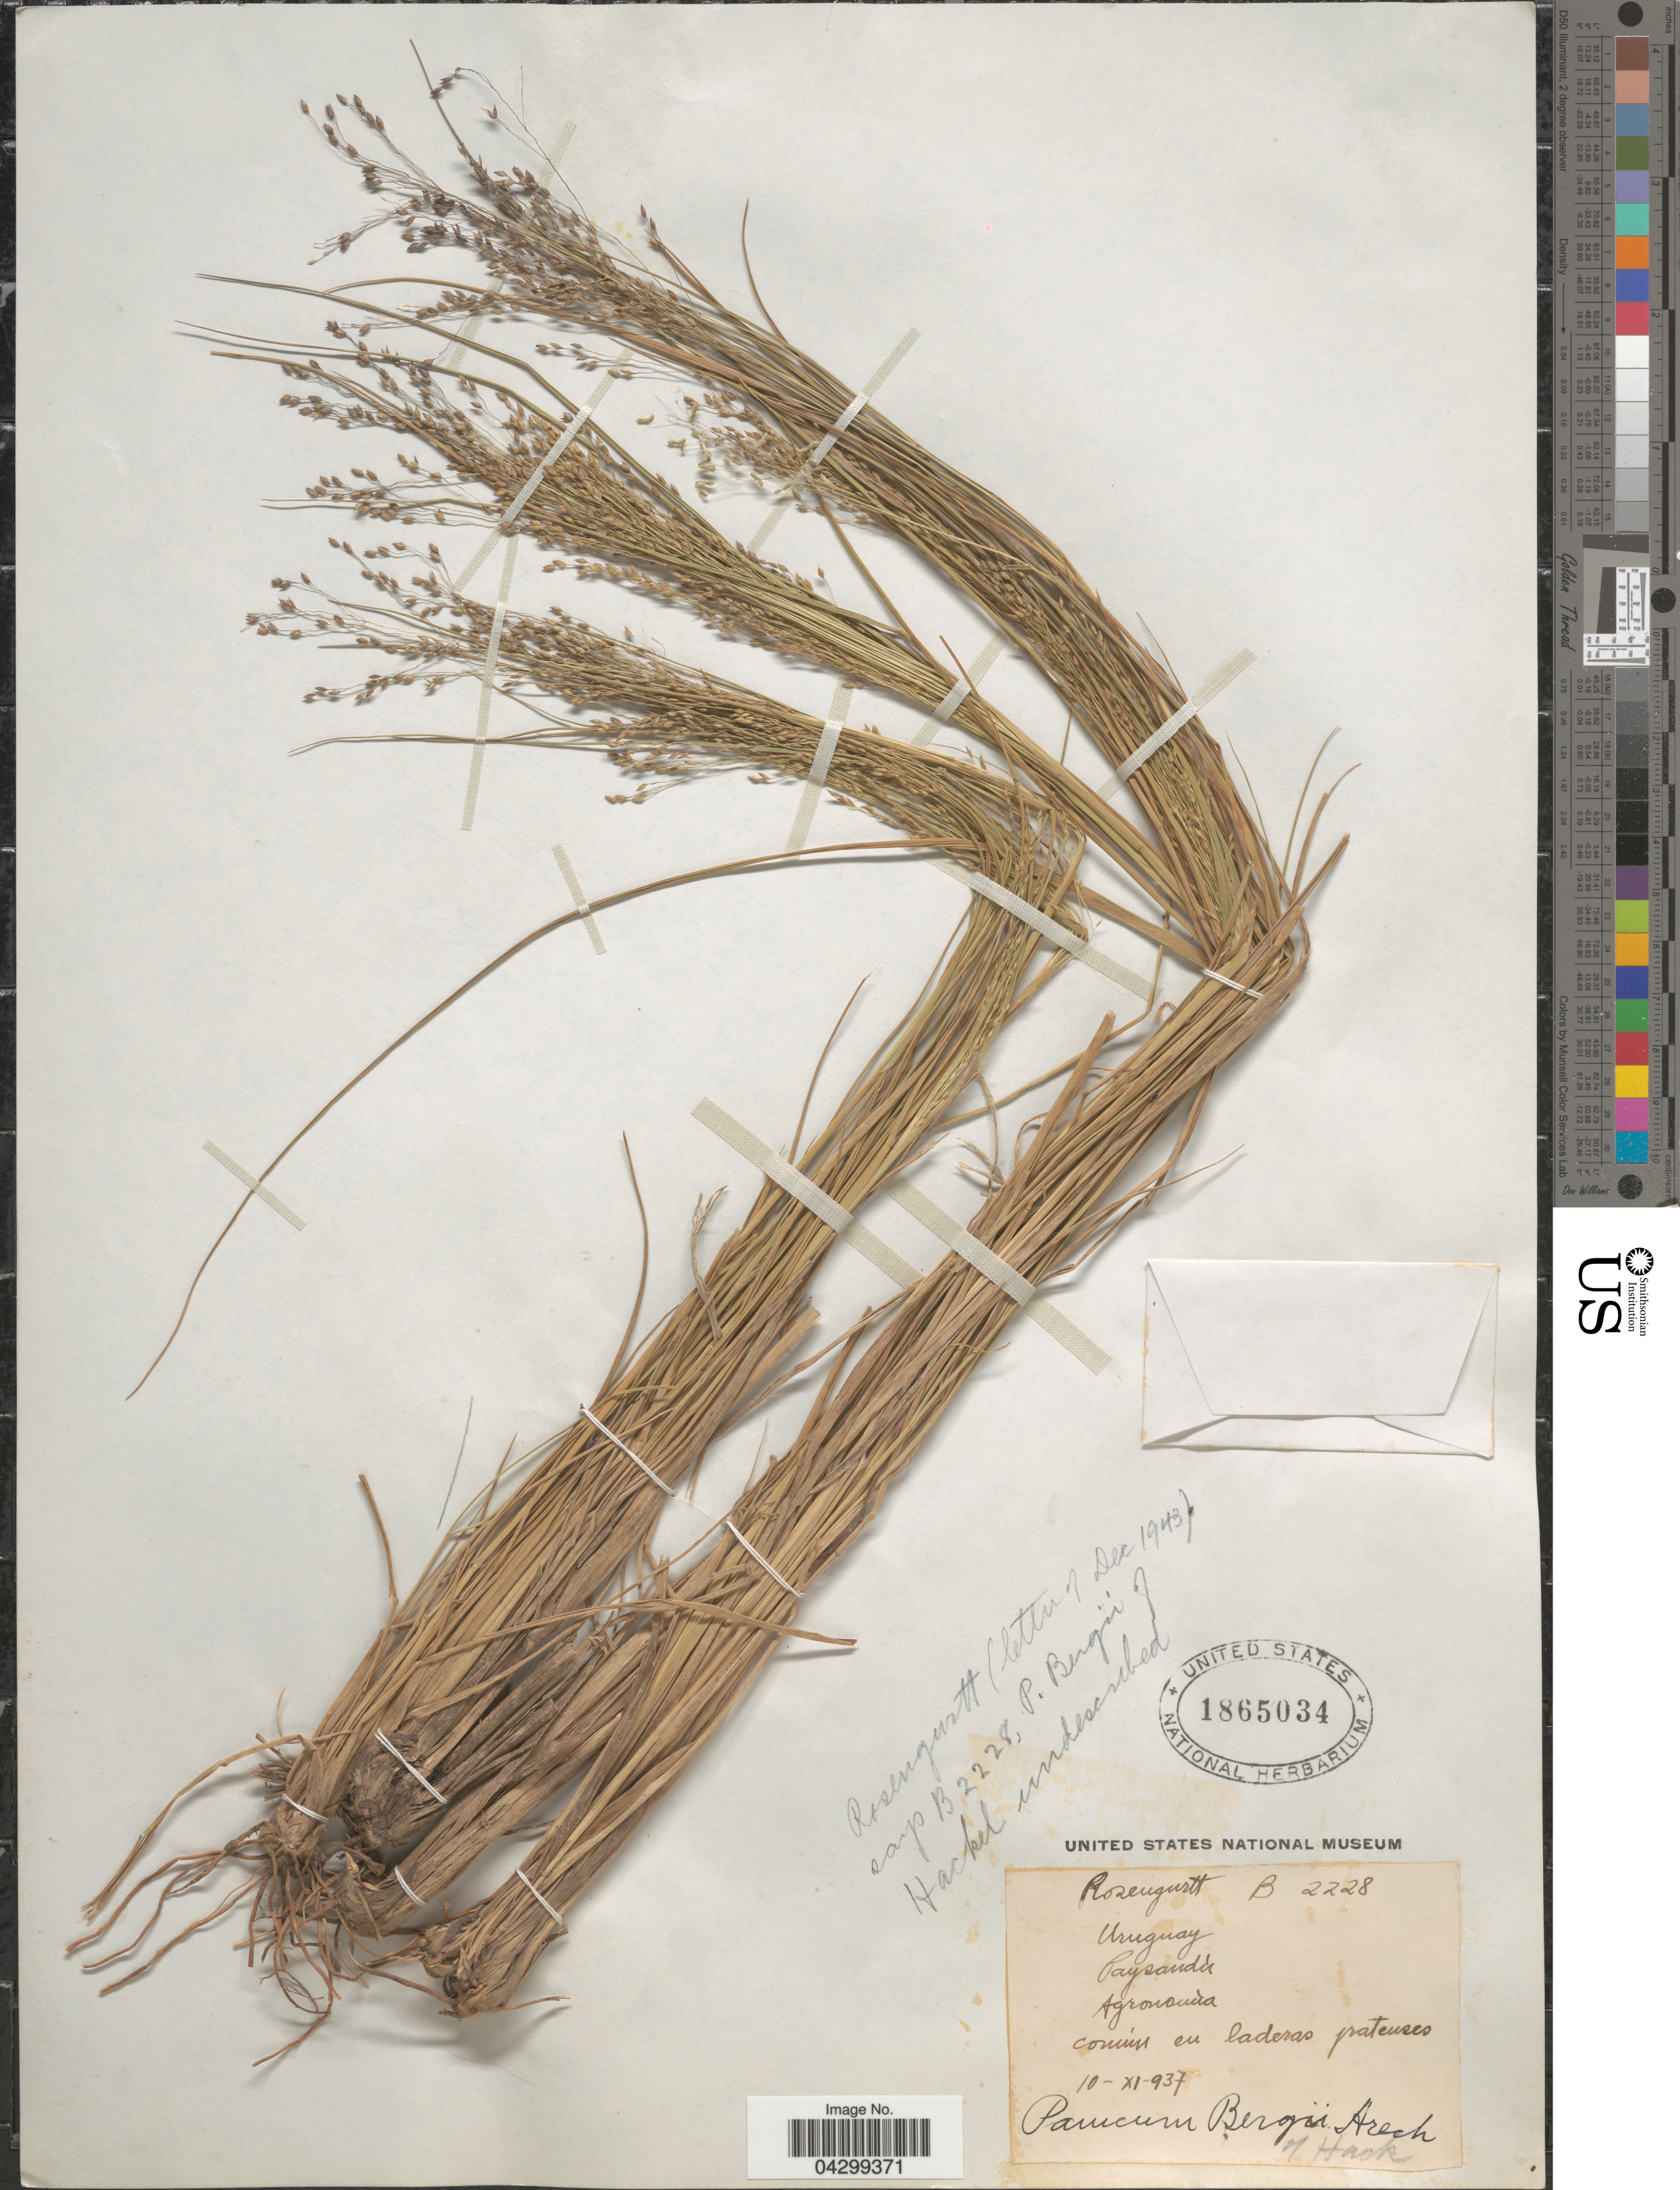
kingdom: Plantae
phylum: Tracheophyta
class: Liliopsida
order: Poales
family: Poaceae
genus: Panicum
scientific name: Panicum bergii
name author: Arechav.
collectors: Rosengurtt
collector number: B2228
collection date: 1937-11-10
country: Uruguay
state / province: Paysandu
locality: Agronomía. Común en laderas pratenses.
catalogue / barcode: US 1865034